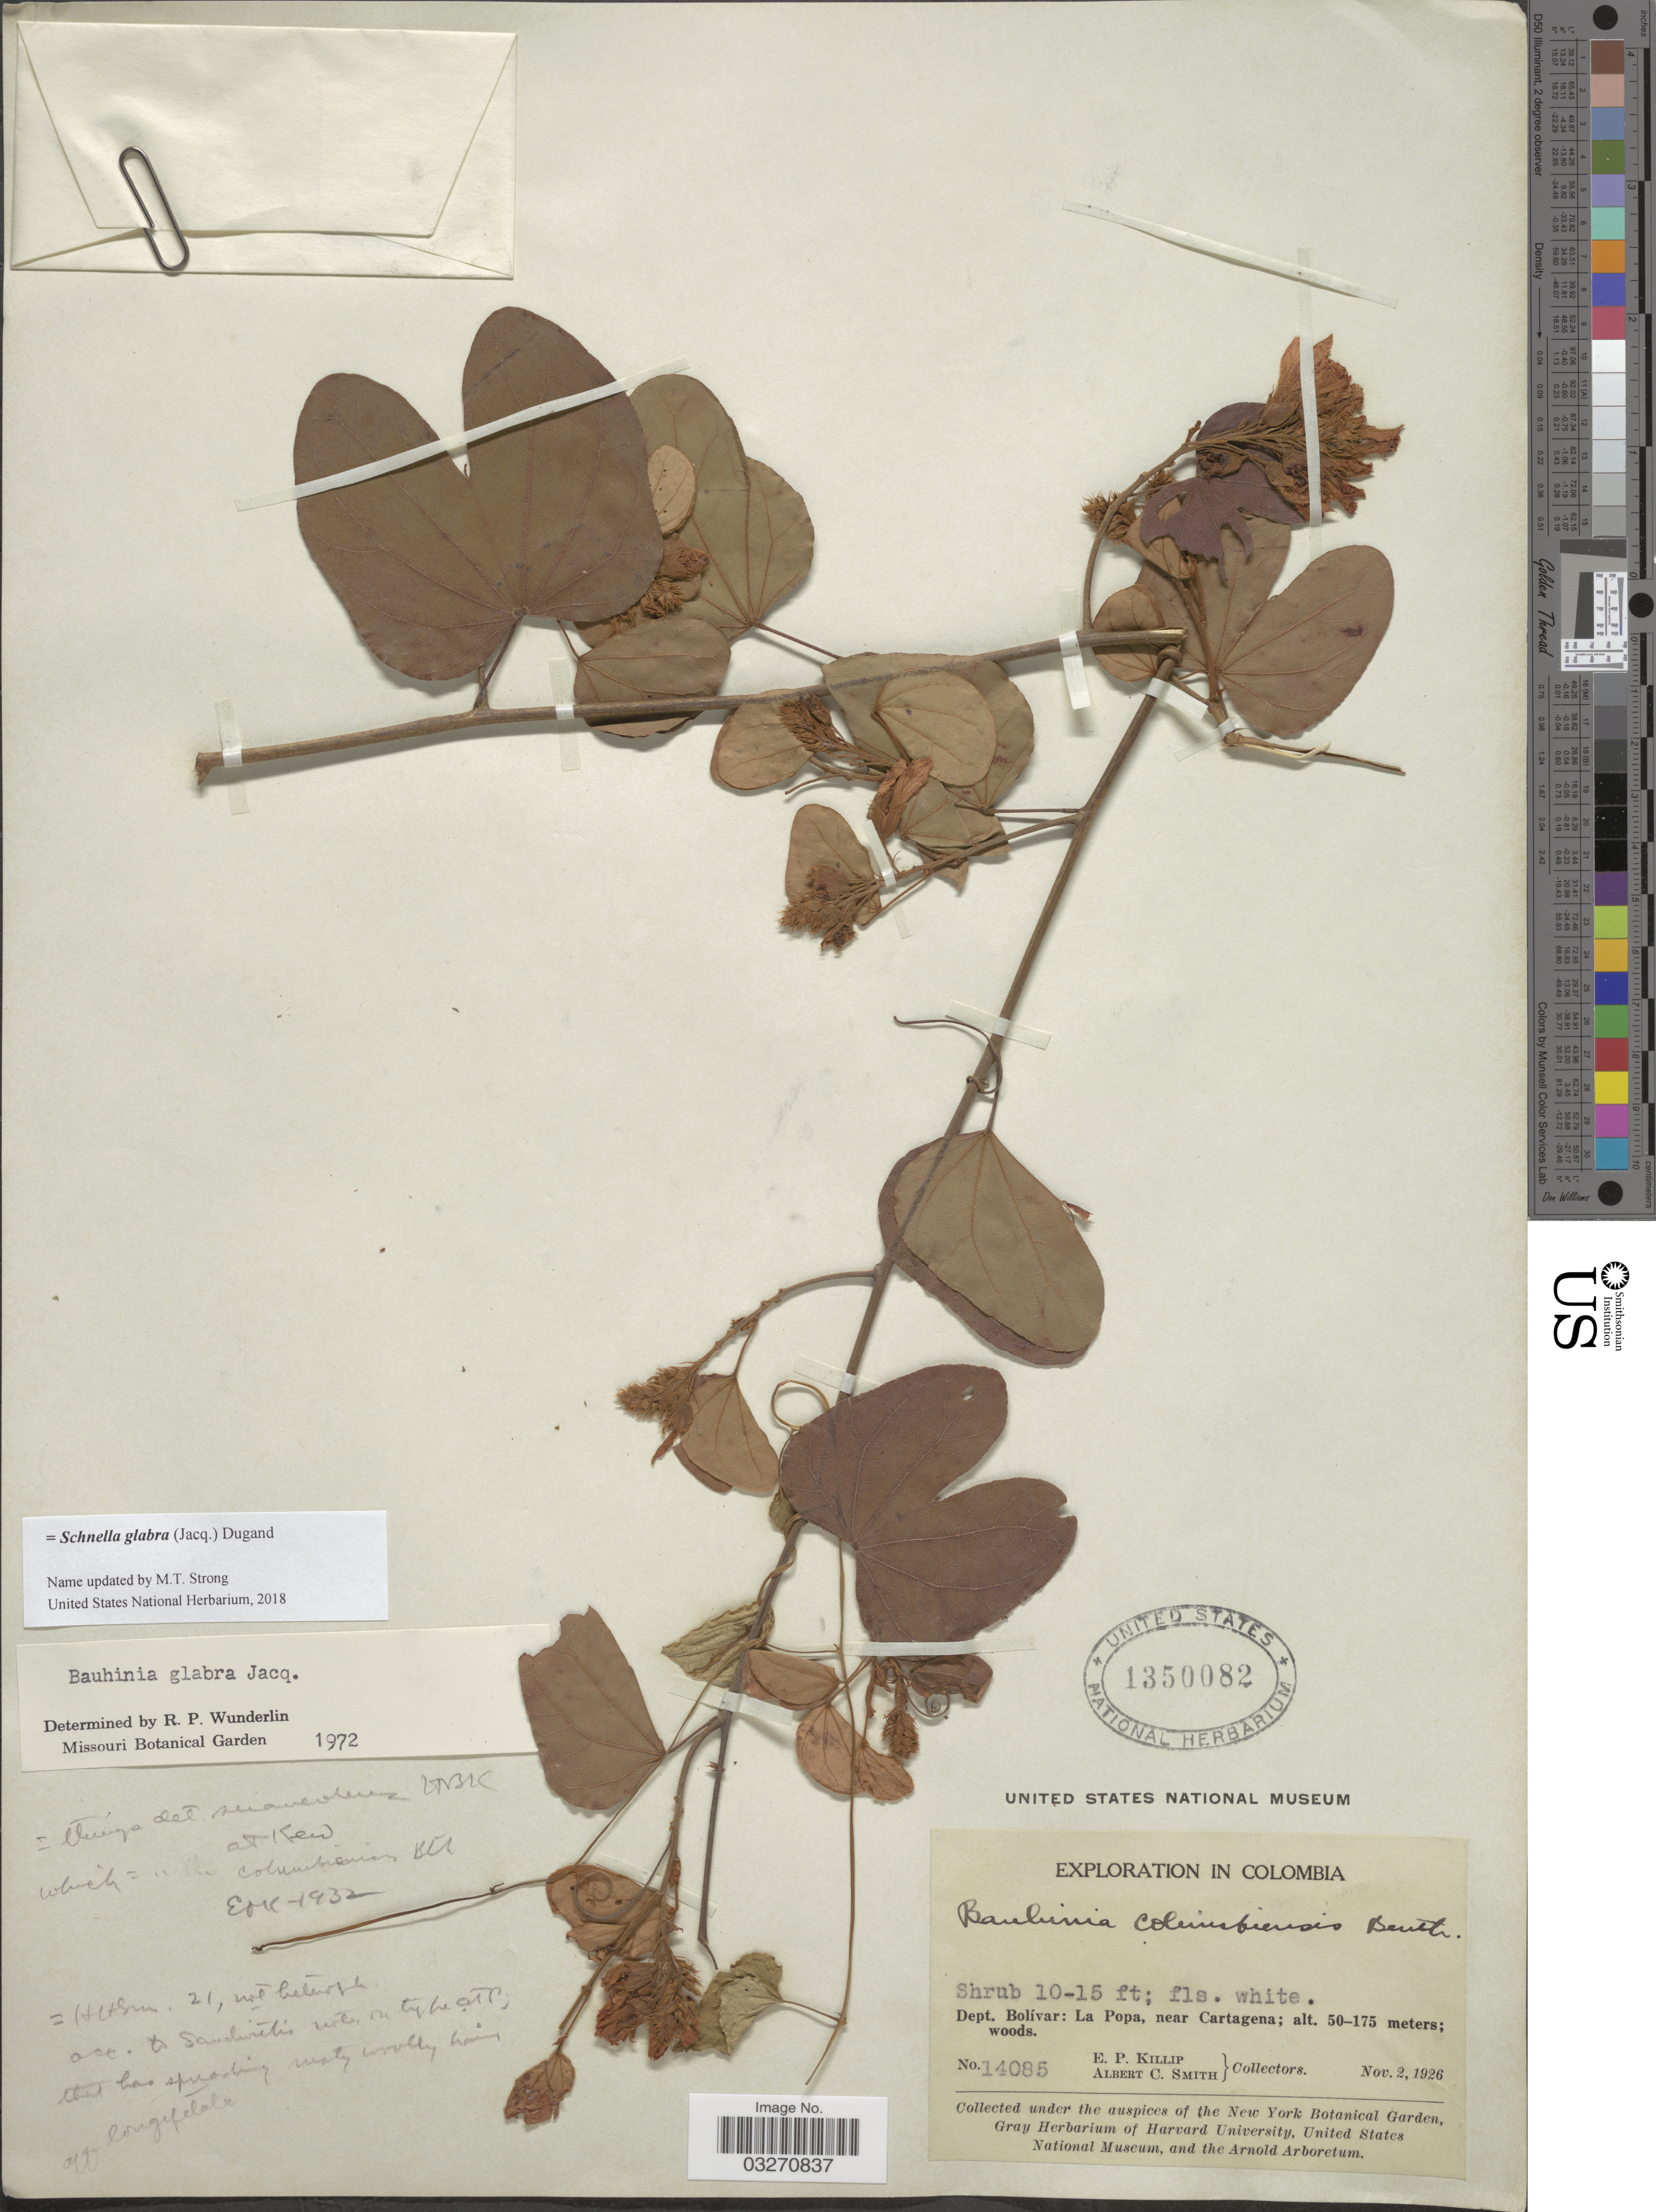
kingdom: Plantae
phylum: Tracheophyta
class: Magnoliopsida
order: Fabales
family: Fabaceae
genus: Schnella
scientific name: Schnella glabra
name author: (Jacq.) Dugand G.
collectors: E. P. Killip & A. C. Smith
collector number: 14085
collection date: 1926-11-02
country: Colombia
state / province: Bolívar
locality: Dept. Bolívar: La Popa, near Cartagena.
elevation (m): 50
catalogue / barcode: US 1350082